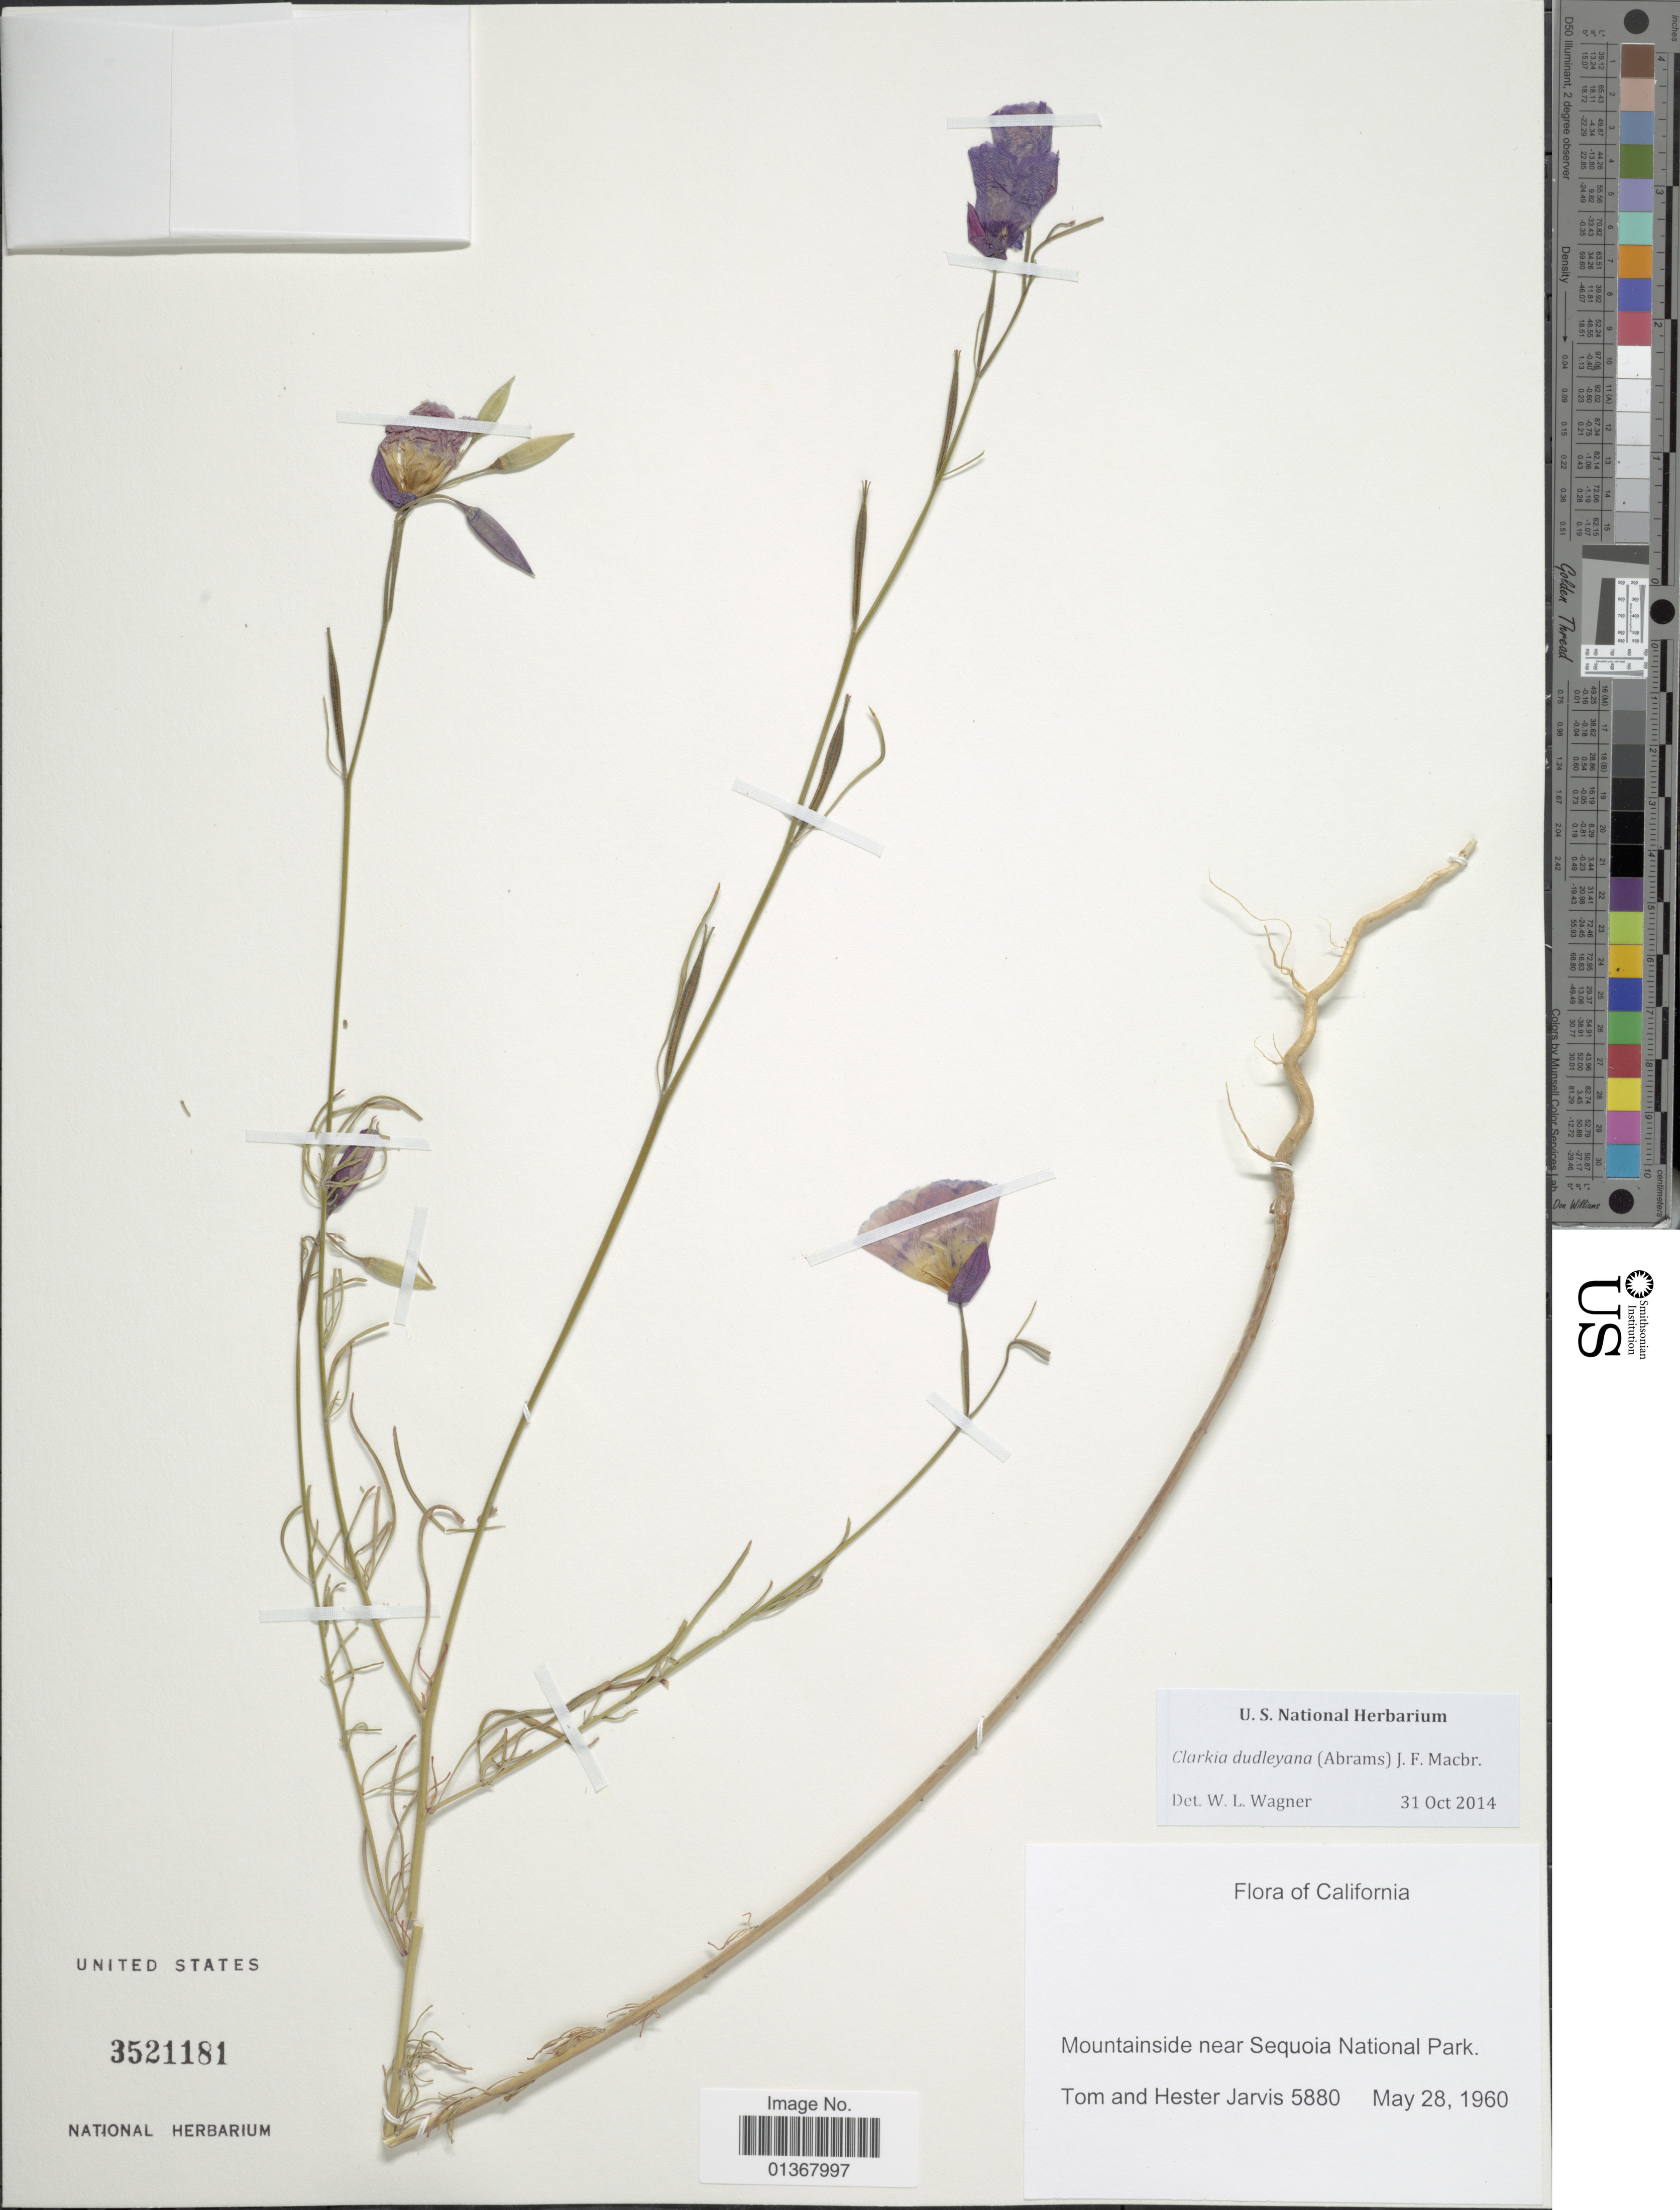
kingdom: Plantae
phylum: Tracheophyta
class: Magnoliopsida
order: Myrtales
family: Onagraceae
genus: Clarkia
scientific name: Clarkia dudleyana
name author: (Abrams) J.F. Macbr.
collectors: T. Jarvis & H. Jarvis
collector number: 5880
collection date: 1960-05-28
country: United States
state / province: California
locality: Mountainside near Sequoia National Park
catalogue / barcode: US 3521181